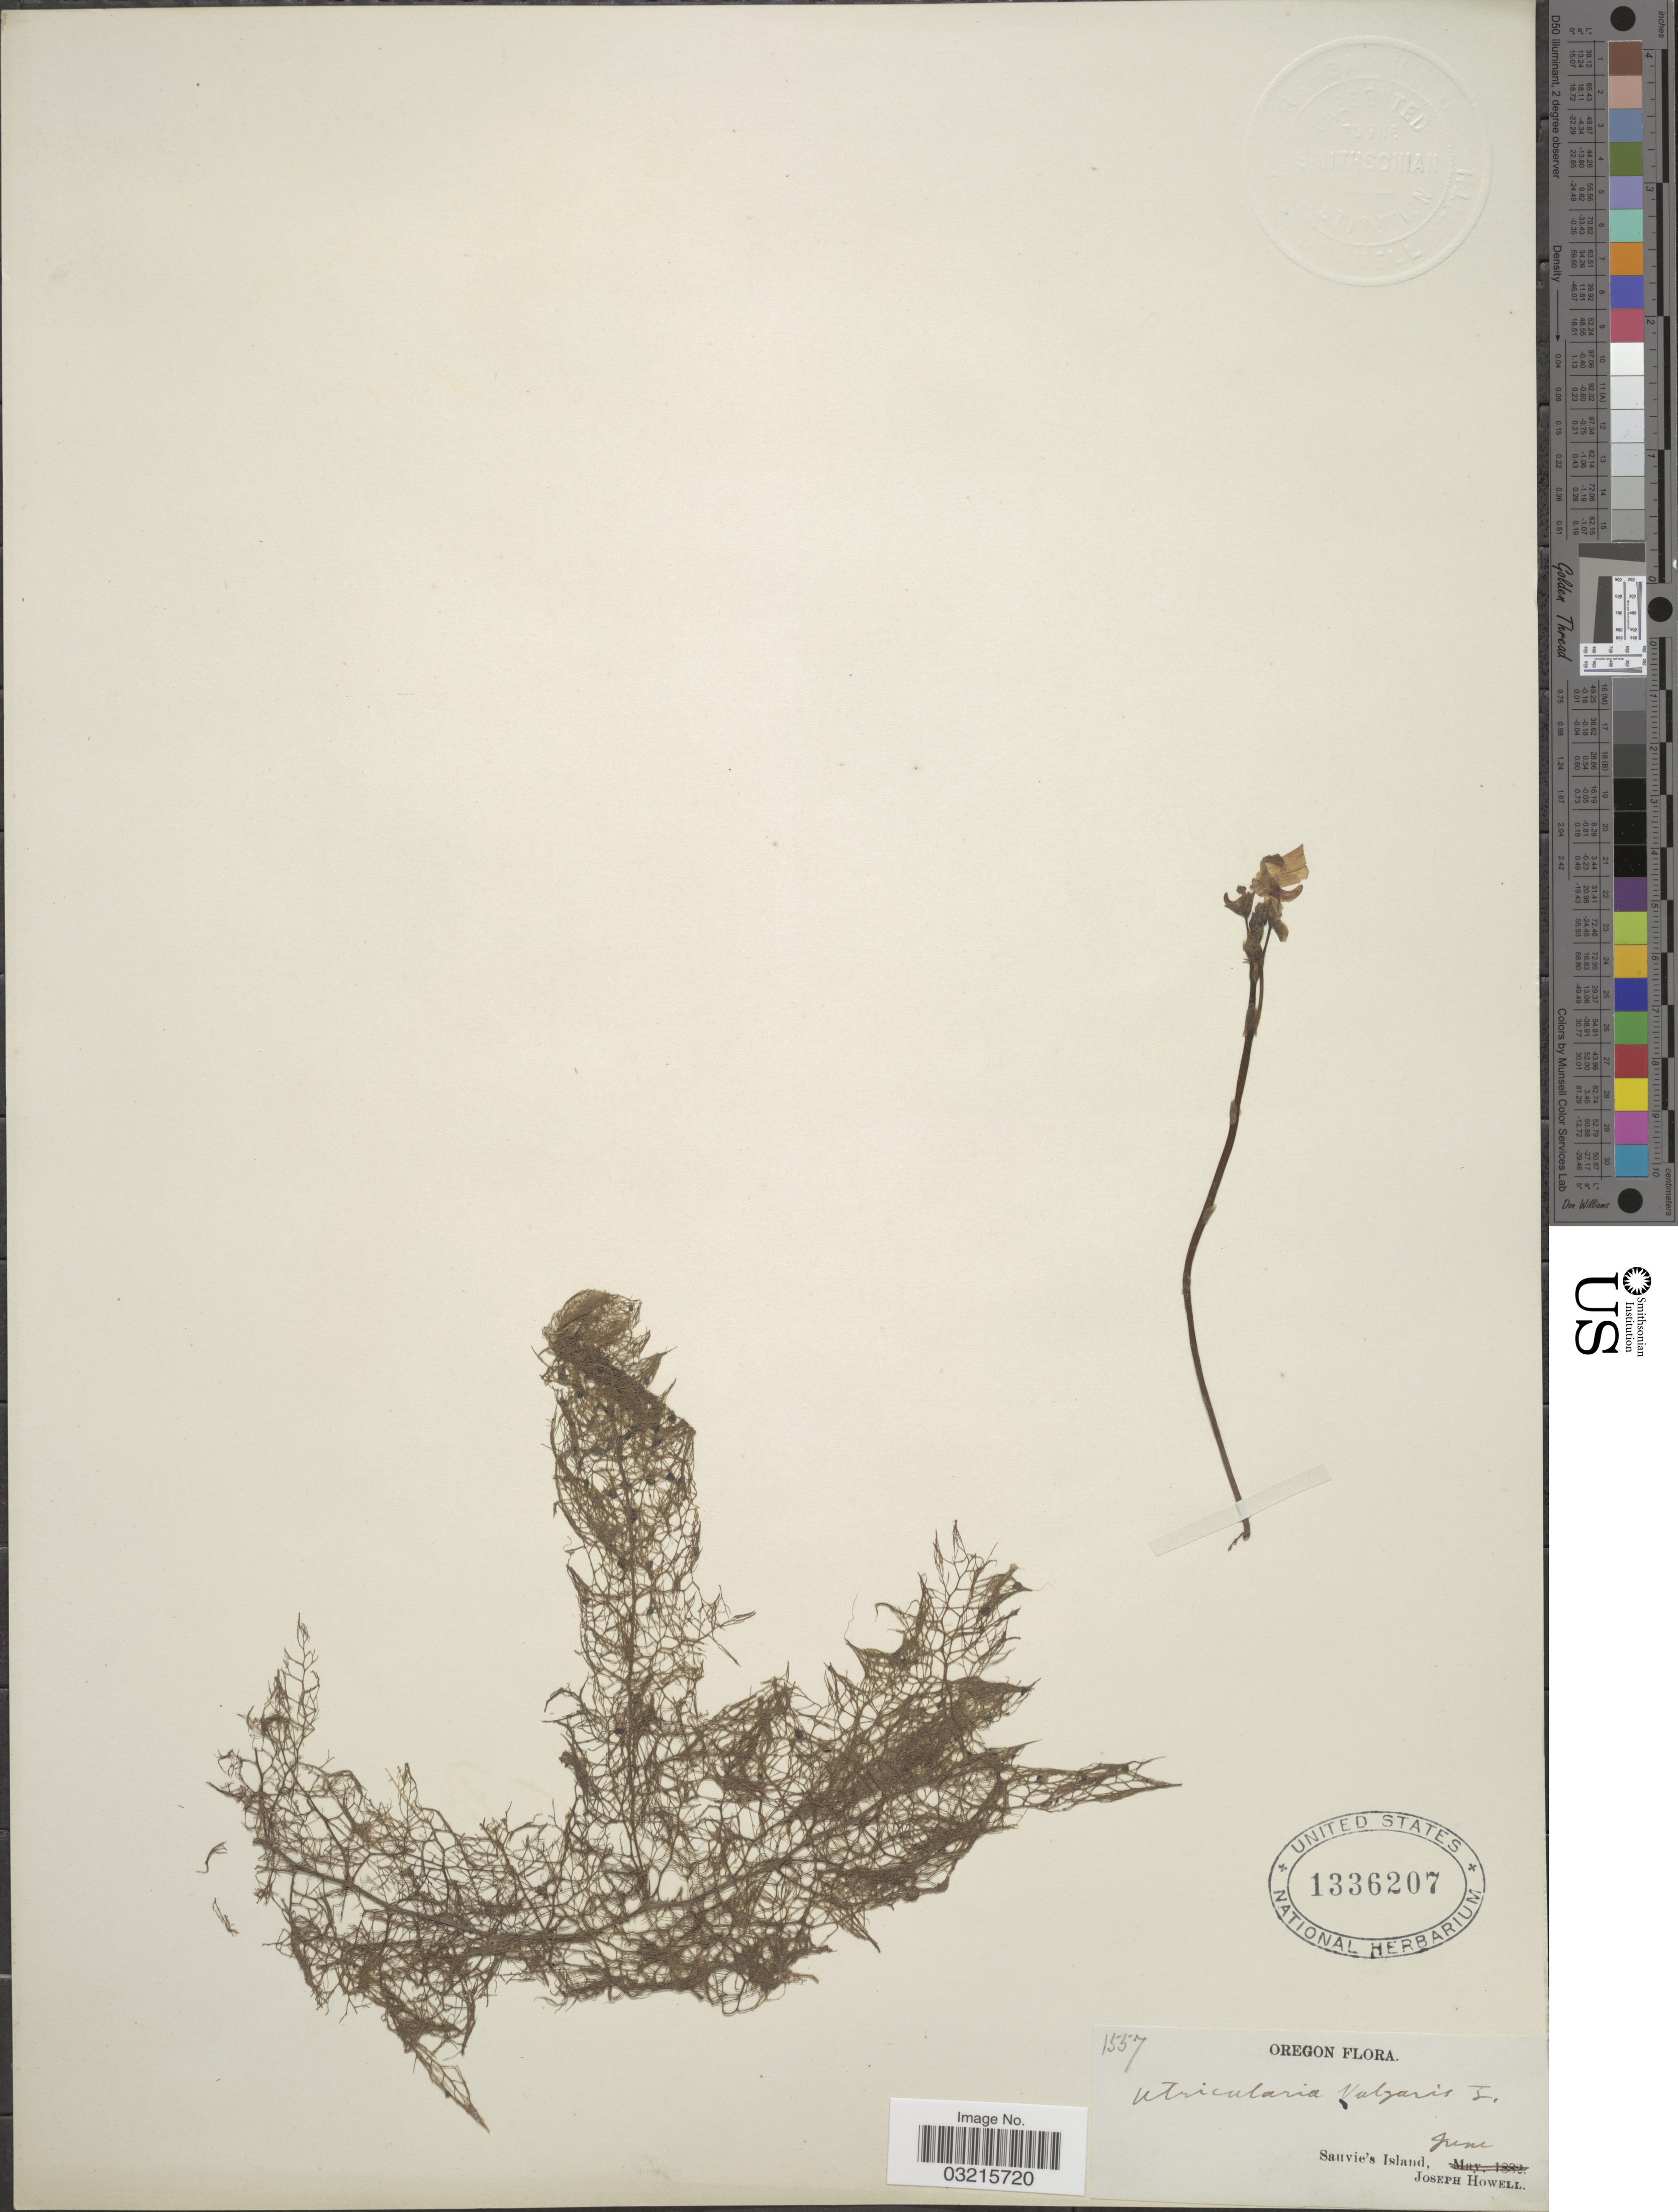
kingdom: Plantae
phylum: Tracheophyta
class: Magnoliopsida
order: Lamiales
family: Lentibulariaceae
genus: Utricularia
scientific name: Utricularia vulgaris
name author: L.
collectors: J. Howell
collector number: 1557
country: United States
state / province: Oregon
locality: Sauvie's Island.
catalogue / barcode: US 1336207